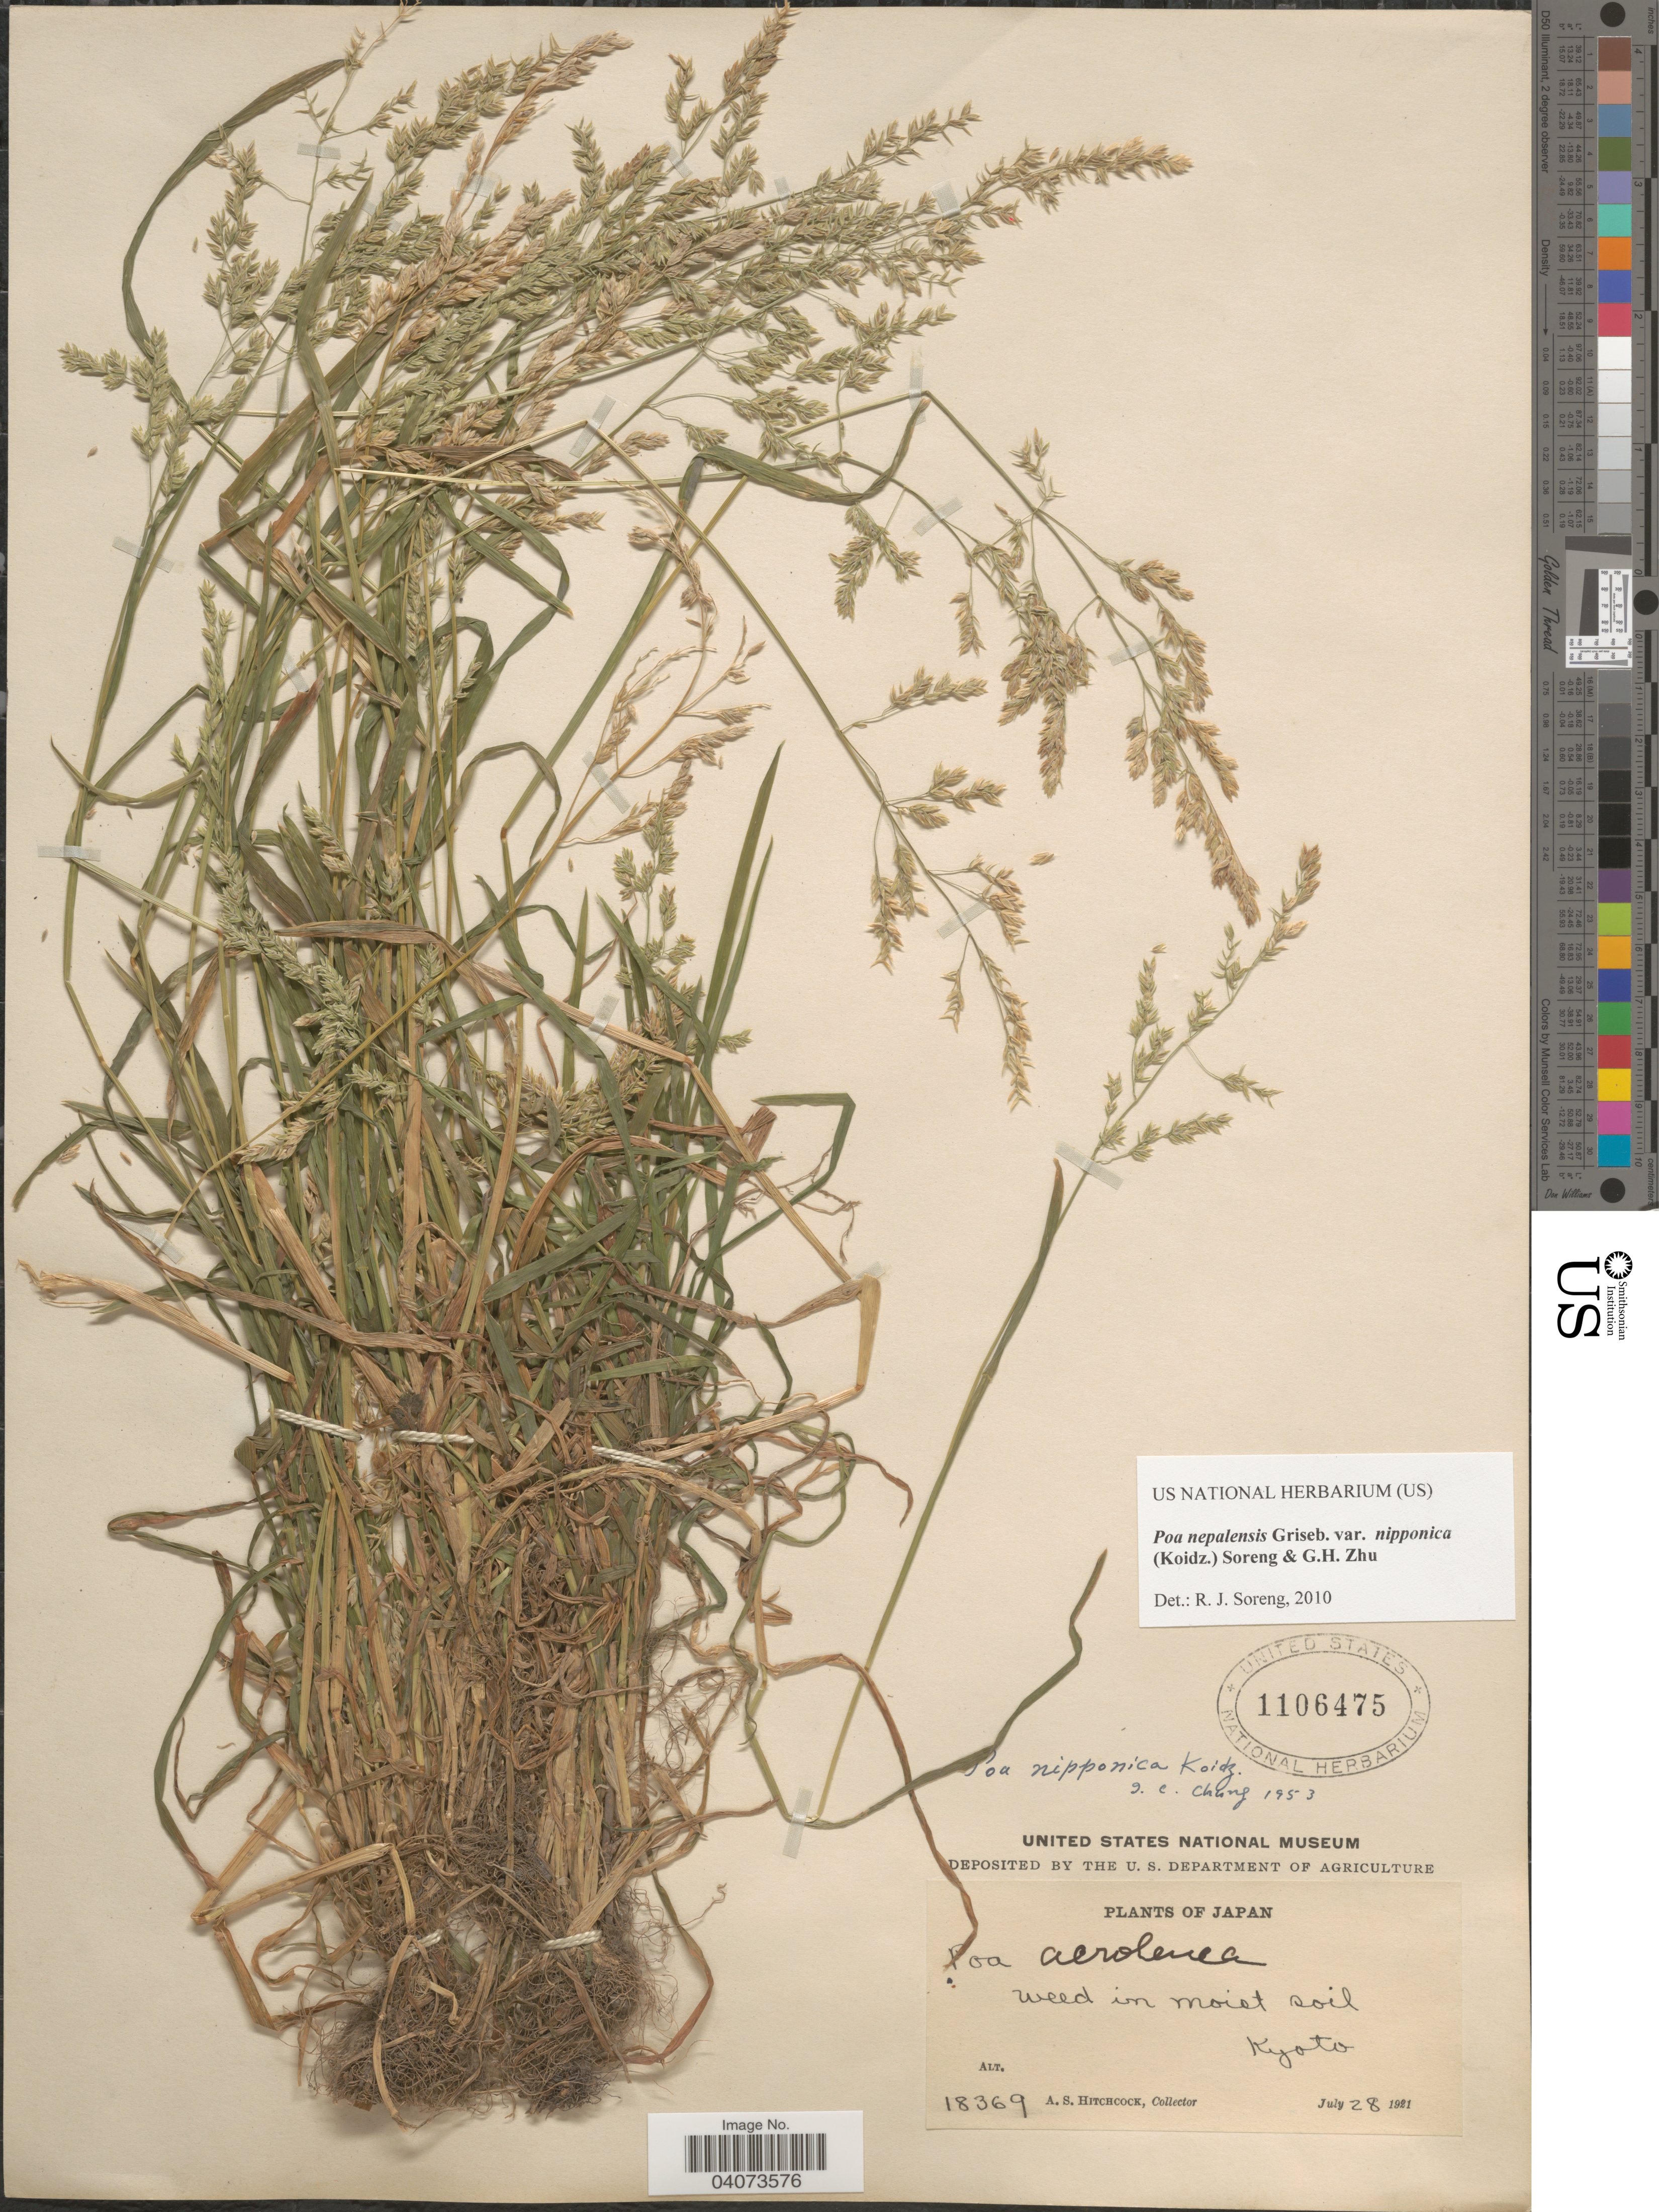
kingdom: Plantae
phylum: Tracheophyta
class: Liliopsida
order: Poales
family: Poaceae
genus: Poa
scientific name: Poa nepalensis var. nipponica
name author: (Koidz.) Soreng & G.H. Zhu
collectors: A. S. Hitchcock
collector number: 18369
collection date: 1921-07-28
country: Japan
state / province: Kyoto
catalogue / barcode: US 1106475